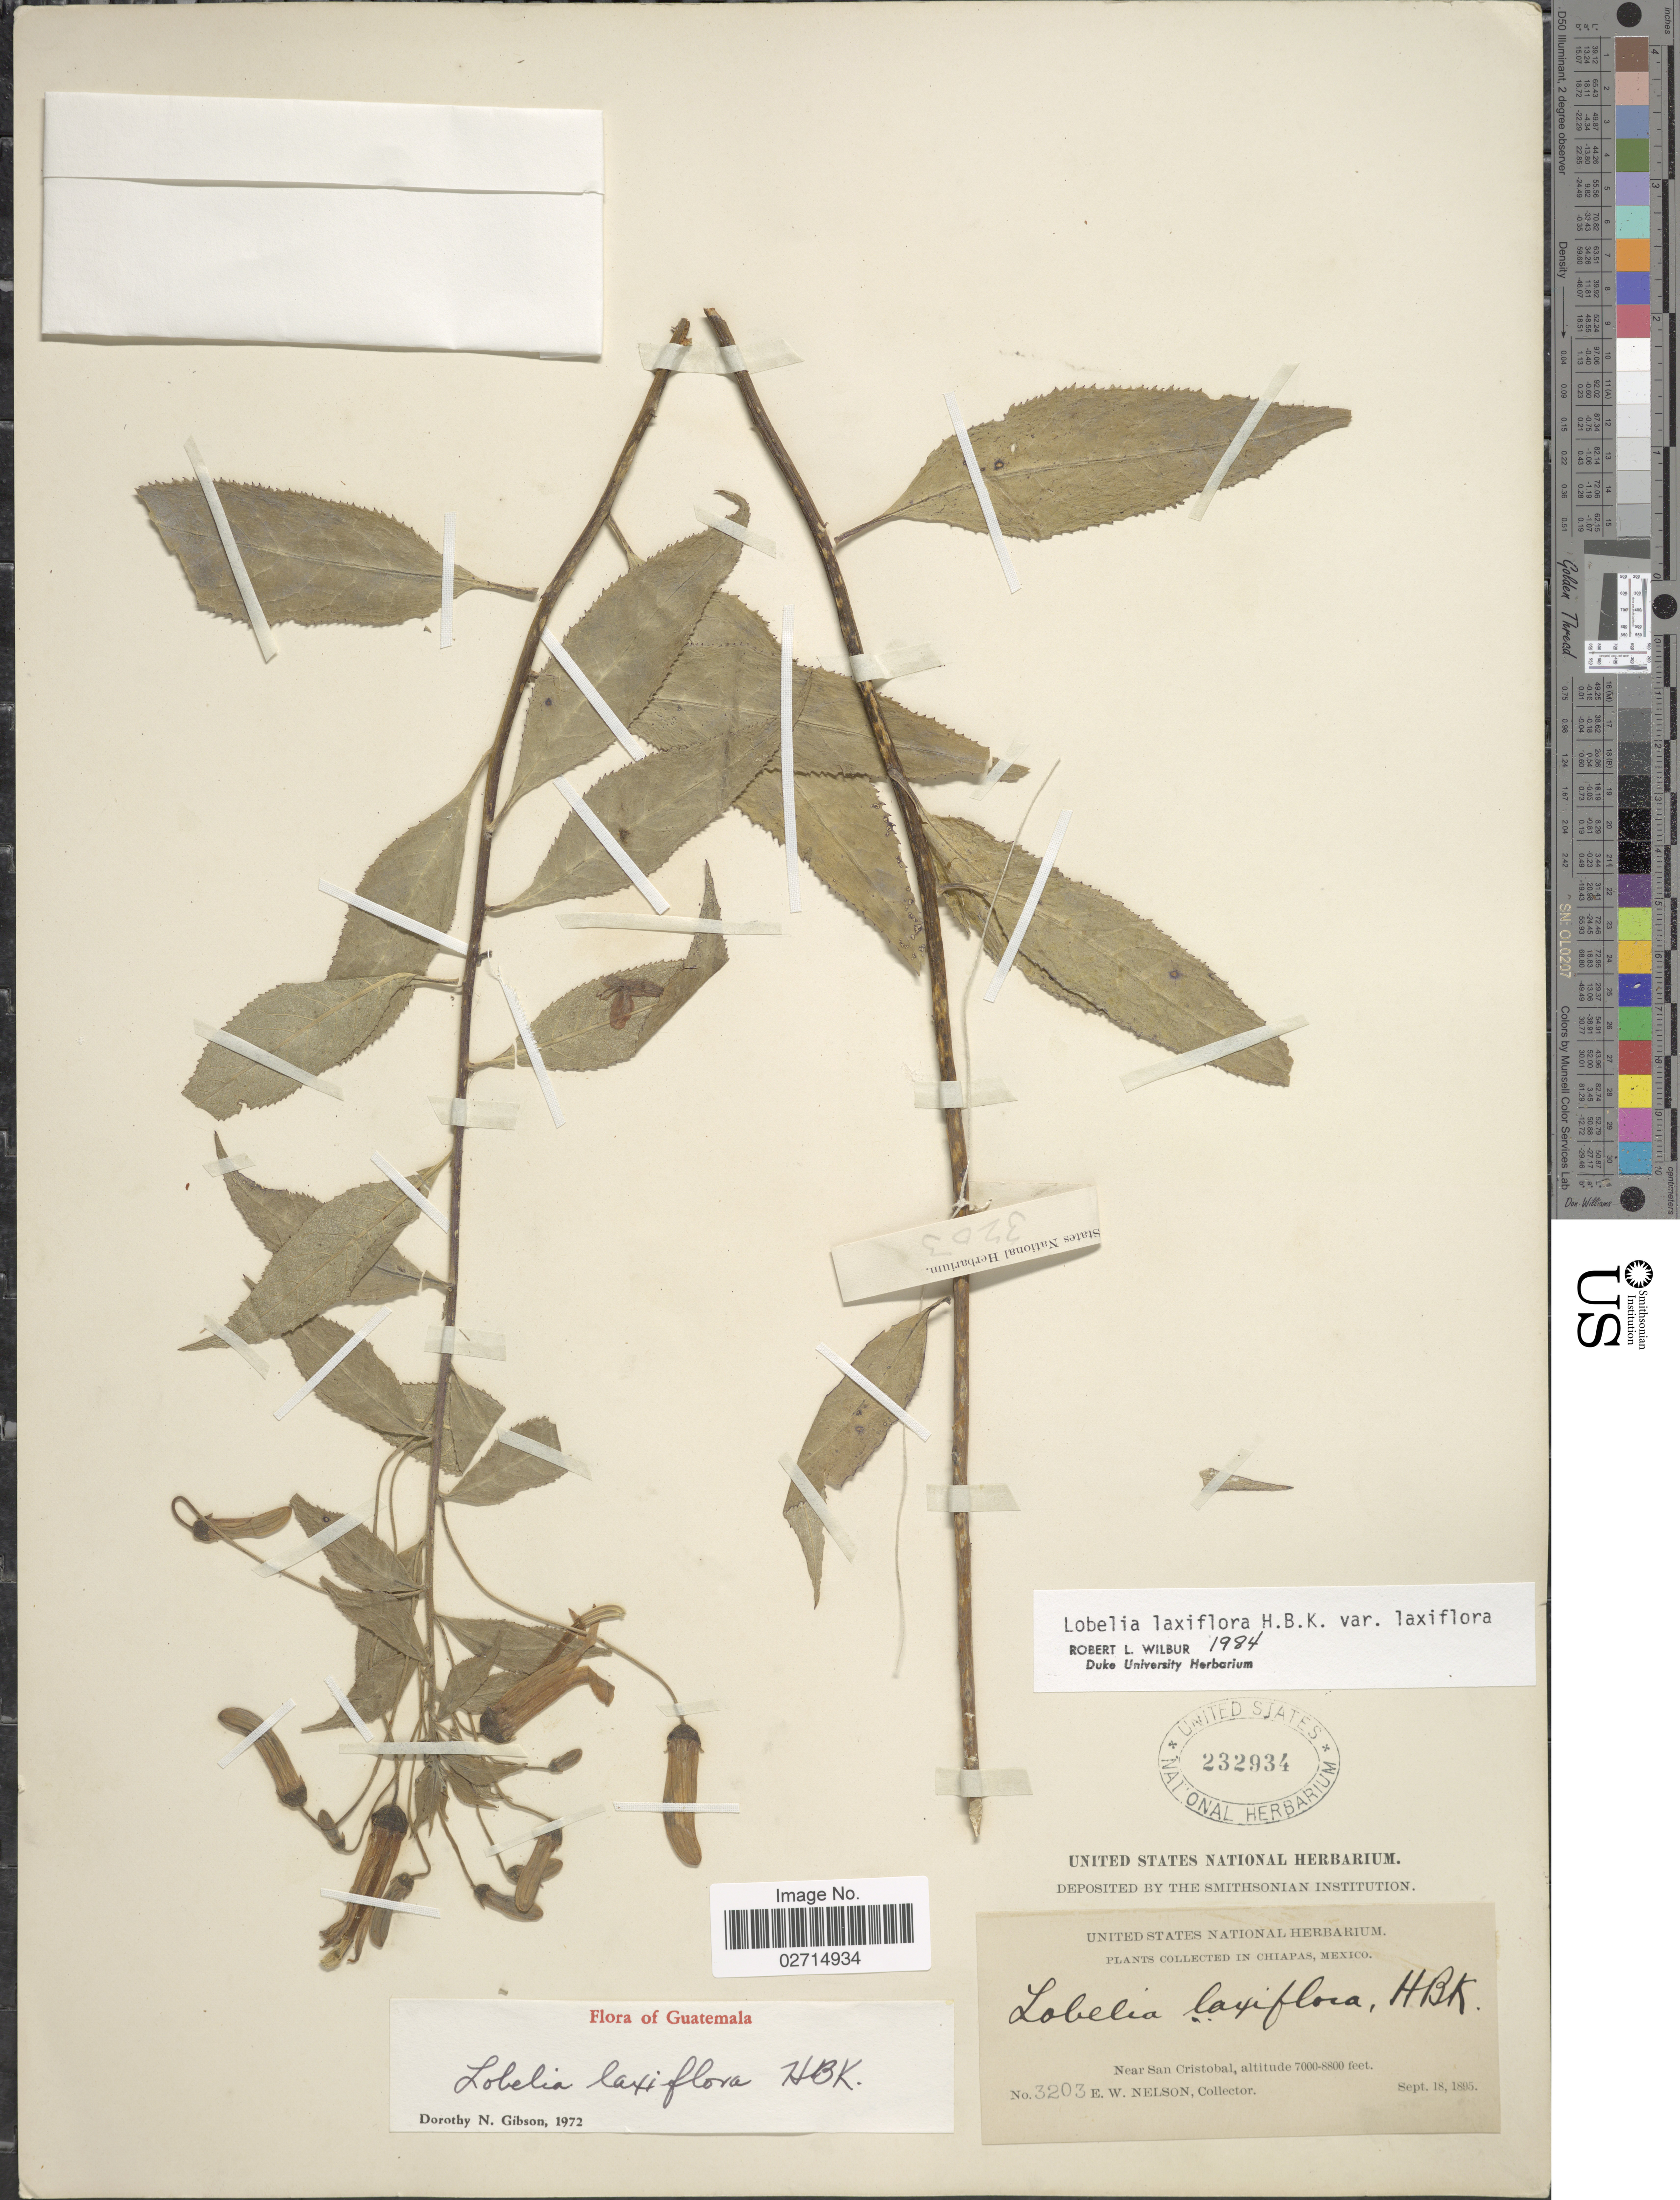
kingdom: Plantae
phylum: Tracheophyta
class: Magnoliopsida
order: Asterales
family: Campanulaceae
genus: Lobelia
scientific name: Lobelia laxiflora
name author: Kunth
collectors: E. W. Nelson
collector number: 3203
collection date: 1895-09-18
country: Mexico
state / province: Chiapas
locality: Chiapas, Mexico, Near San Cristobal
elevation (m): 2134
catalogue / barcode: US 232934